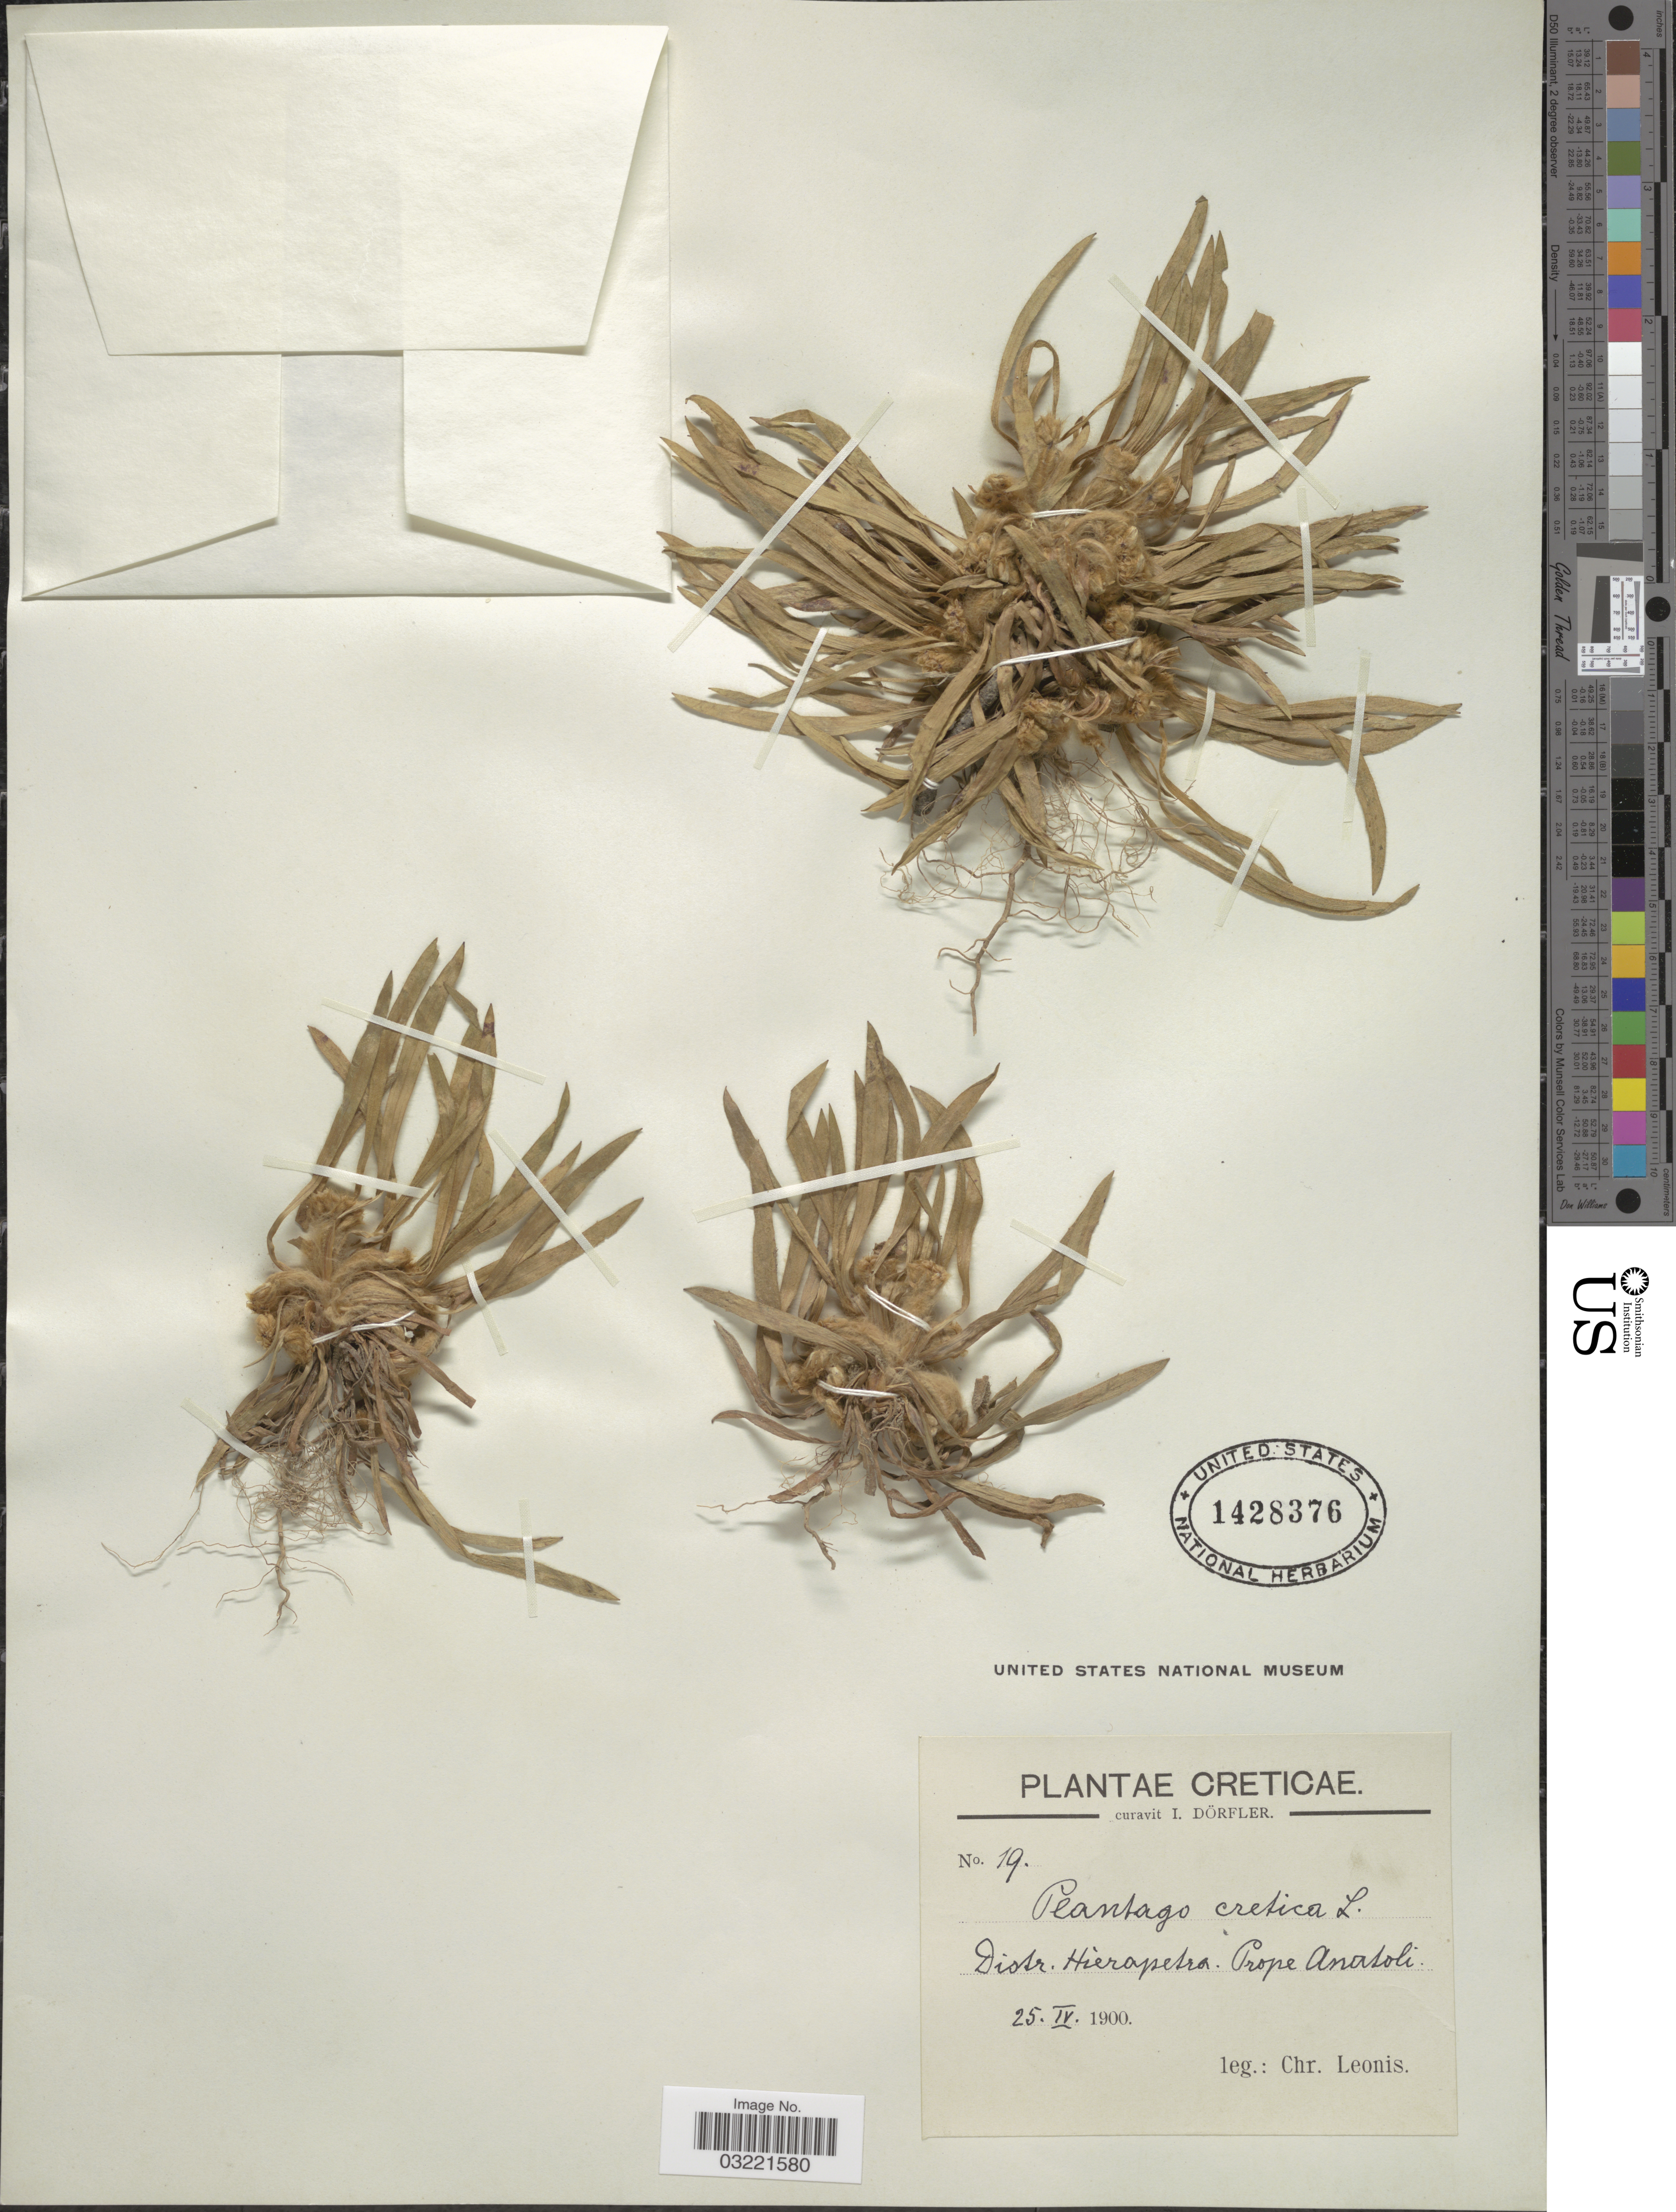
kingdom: Plantae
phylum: Tracheophyta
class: Magnoliopsida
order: Lamiales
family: Plantaginaceae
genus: Plantago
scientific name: Plantago cretica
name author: L.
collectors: C. Leonis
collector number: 19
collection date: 1900-04-25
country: Greece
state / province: Crete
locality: Creticae. Distr. Hierapetra. Prope Anatoli.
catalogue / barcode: US 1428376